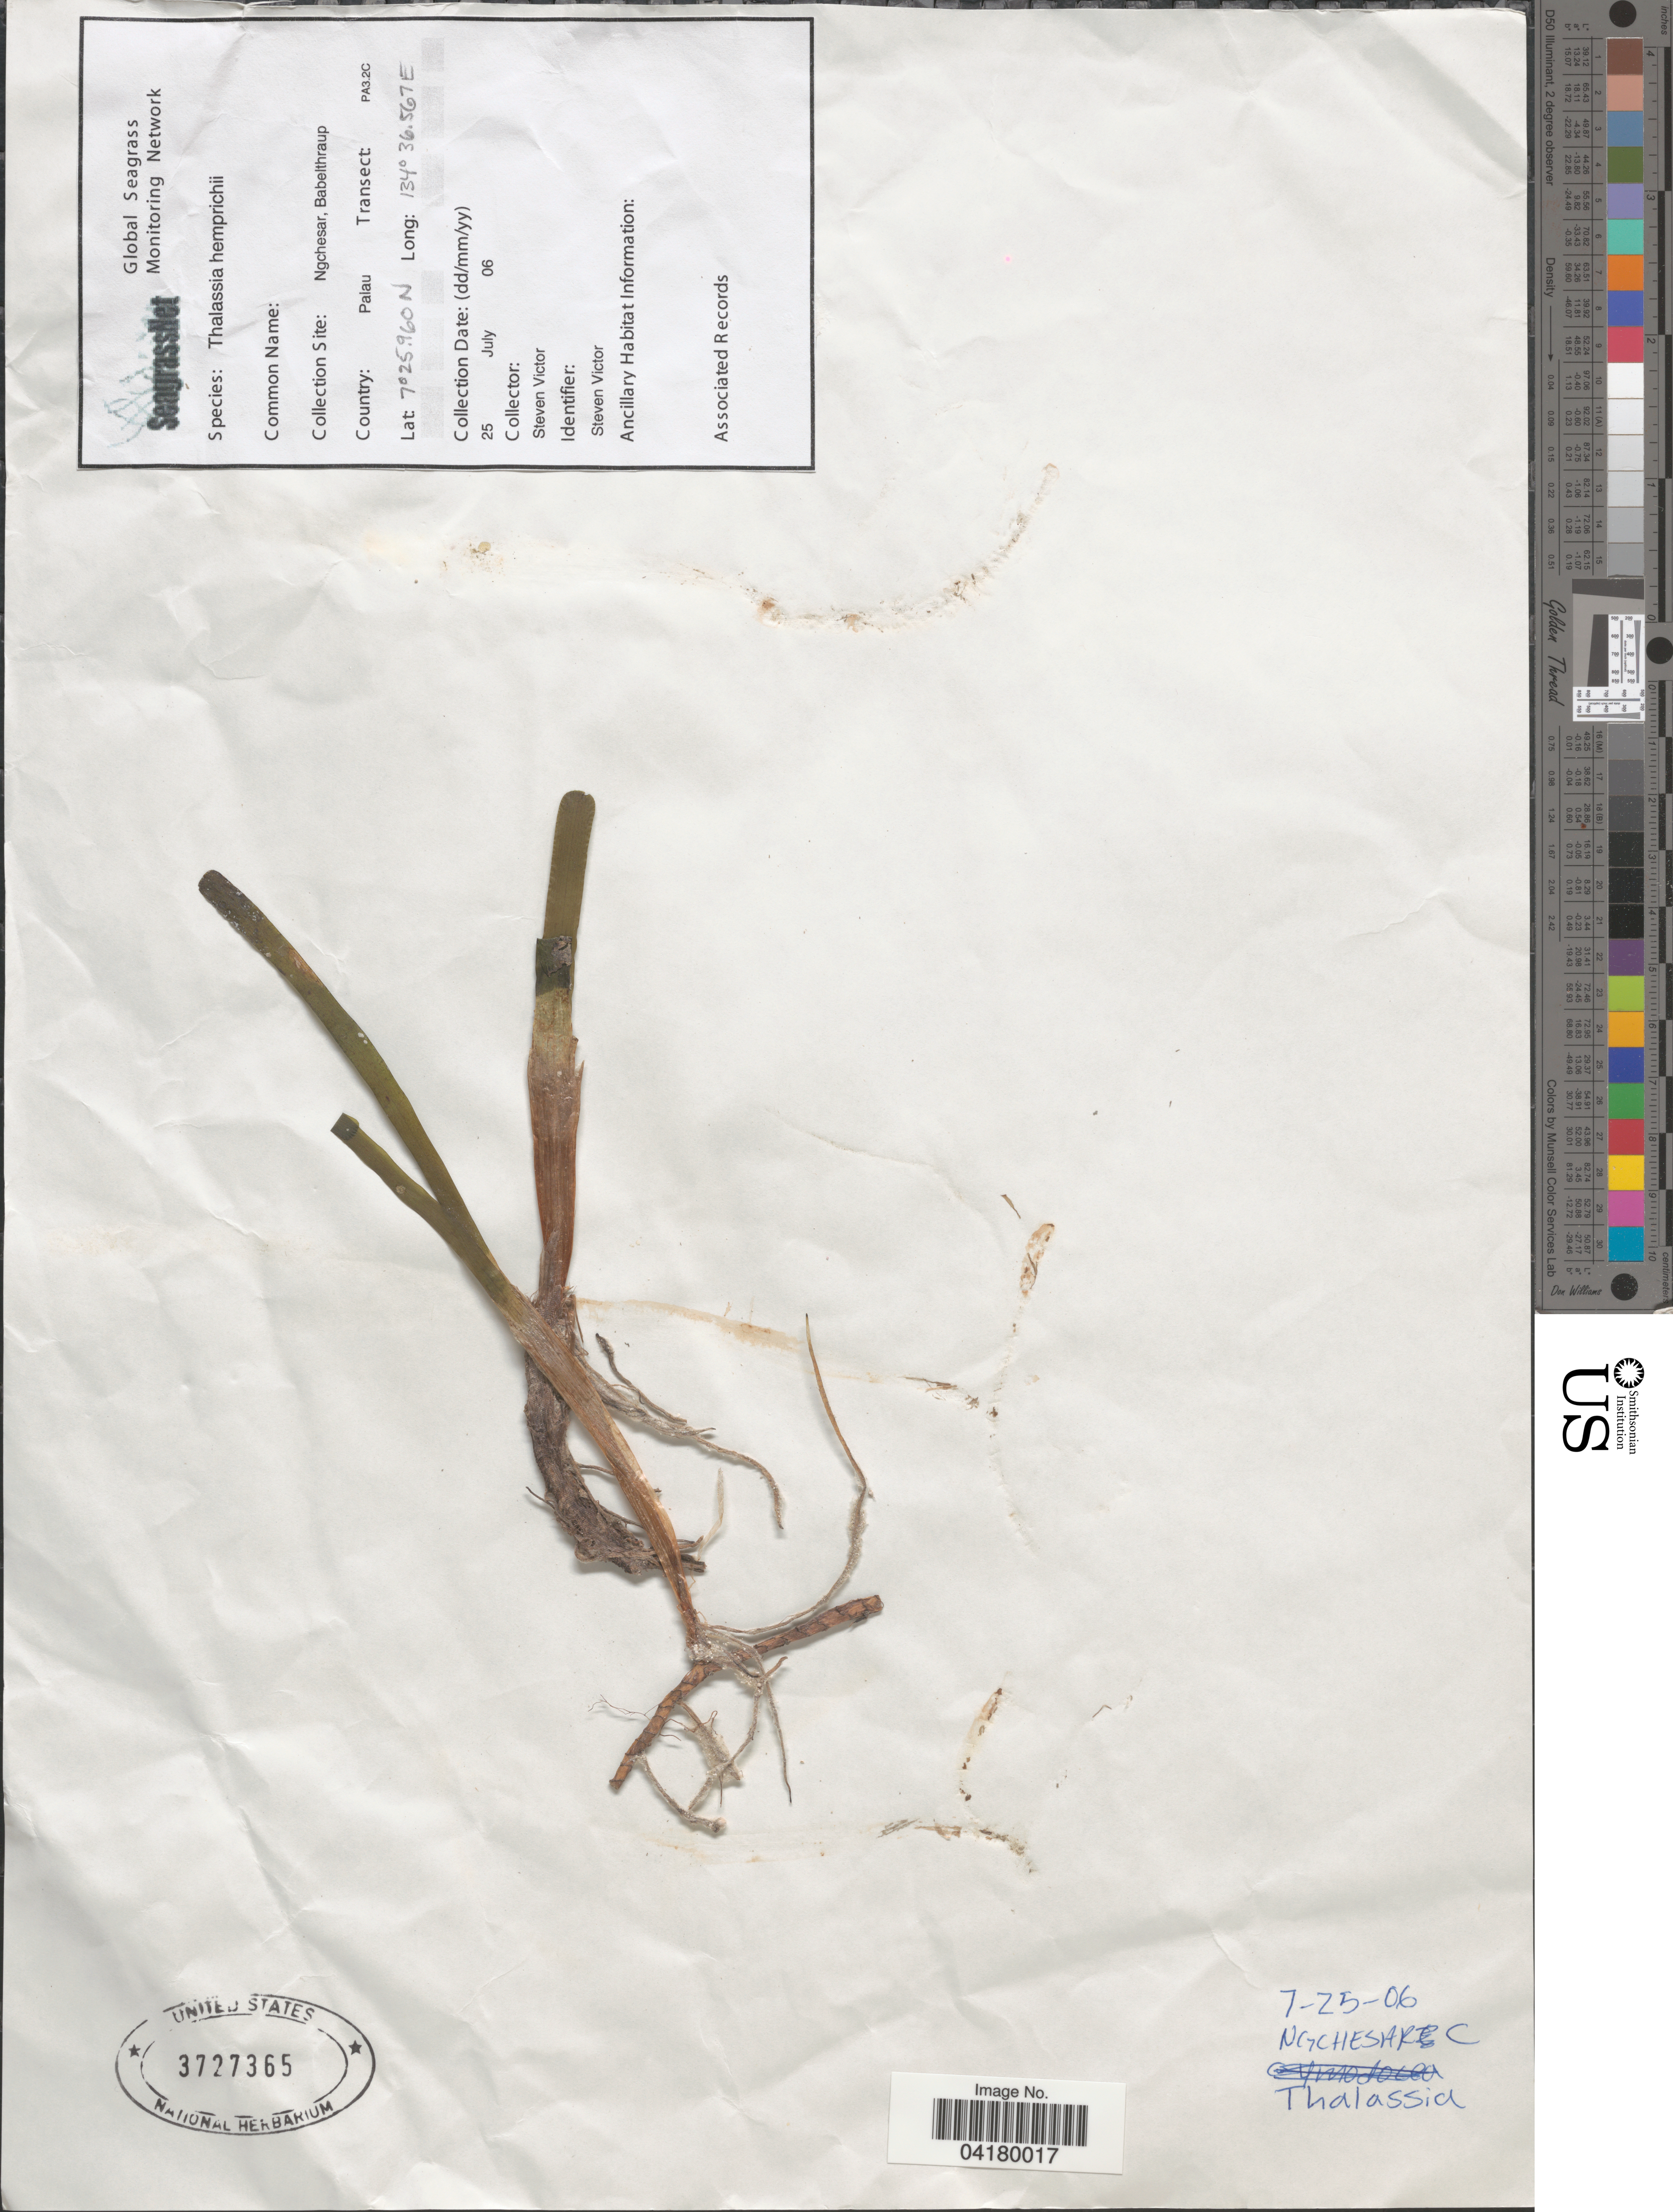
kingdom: Plantae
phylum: Tracheophyta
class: Liliopsida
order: Alismatales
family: Hydrocharitaceae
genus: Thalassia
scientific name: Thalassia hemprichii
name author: Asch.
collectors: S. Victor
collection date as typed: Transcribed d/m/y: 25/7/6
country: Palau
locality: Collection Site: Ngchesar, Babelthraup. Country: Palau. Transect: PA3.2C.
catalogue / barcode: US 3727365